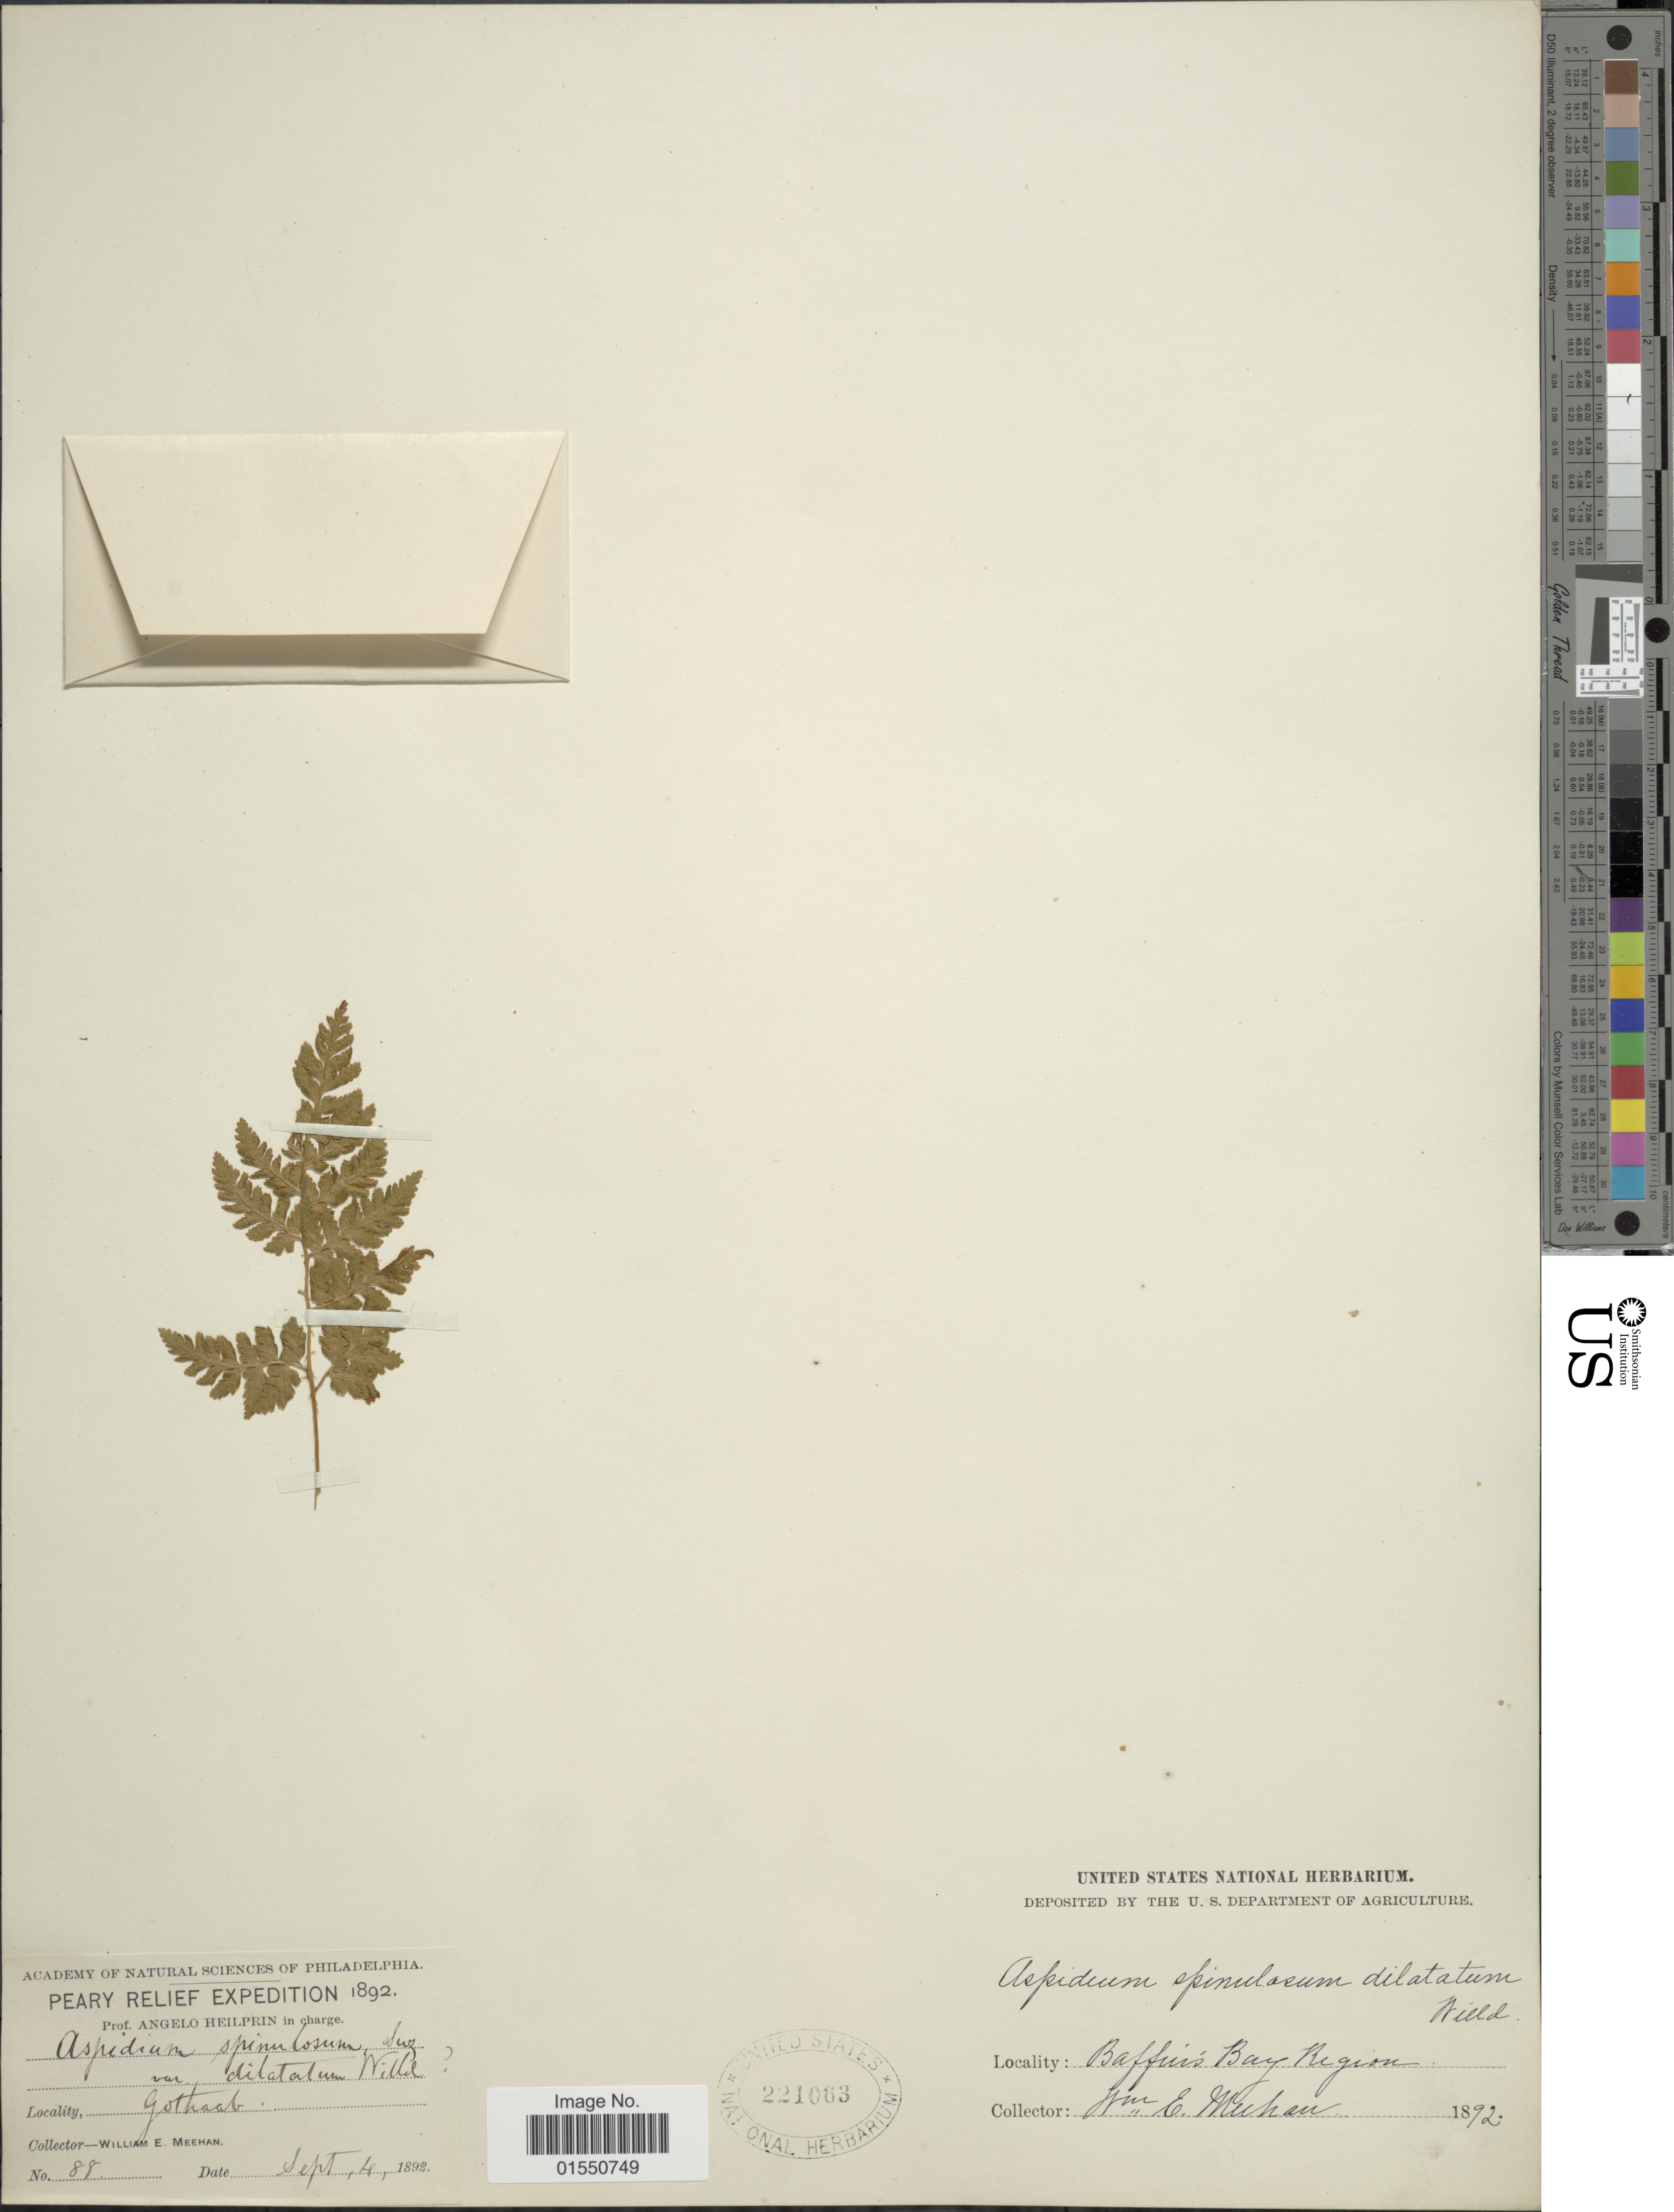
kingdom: Plantae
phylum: Tracheophyta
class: Polypodiopsida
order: Polypodiales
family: Dryopteridaceae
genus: Dryopteris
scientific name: Dryopteris expansa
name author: (C. Presl) Fraser-Jenk. & Jermy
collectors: W. Meehan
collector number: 88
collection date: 1892-09-04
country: Greenland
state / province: Sermersooq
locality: Gothaab, Baffuis Bay Region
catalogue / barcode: US 221063